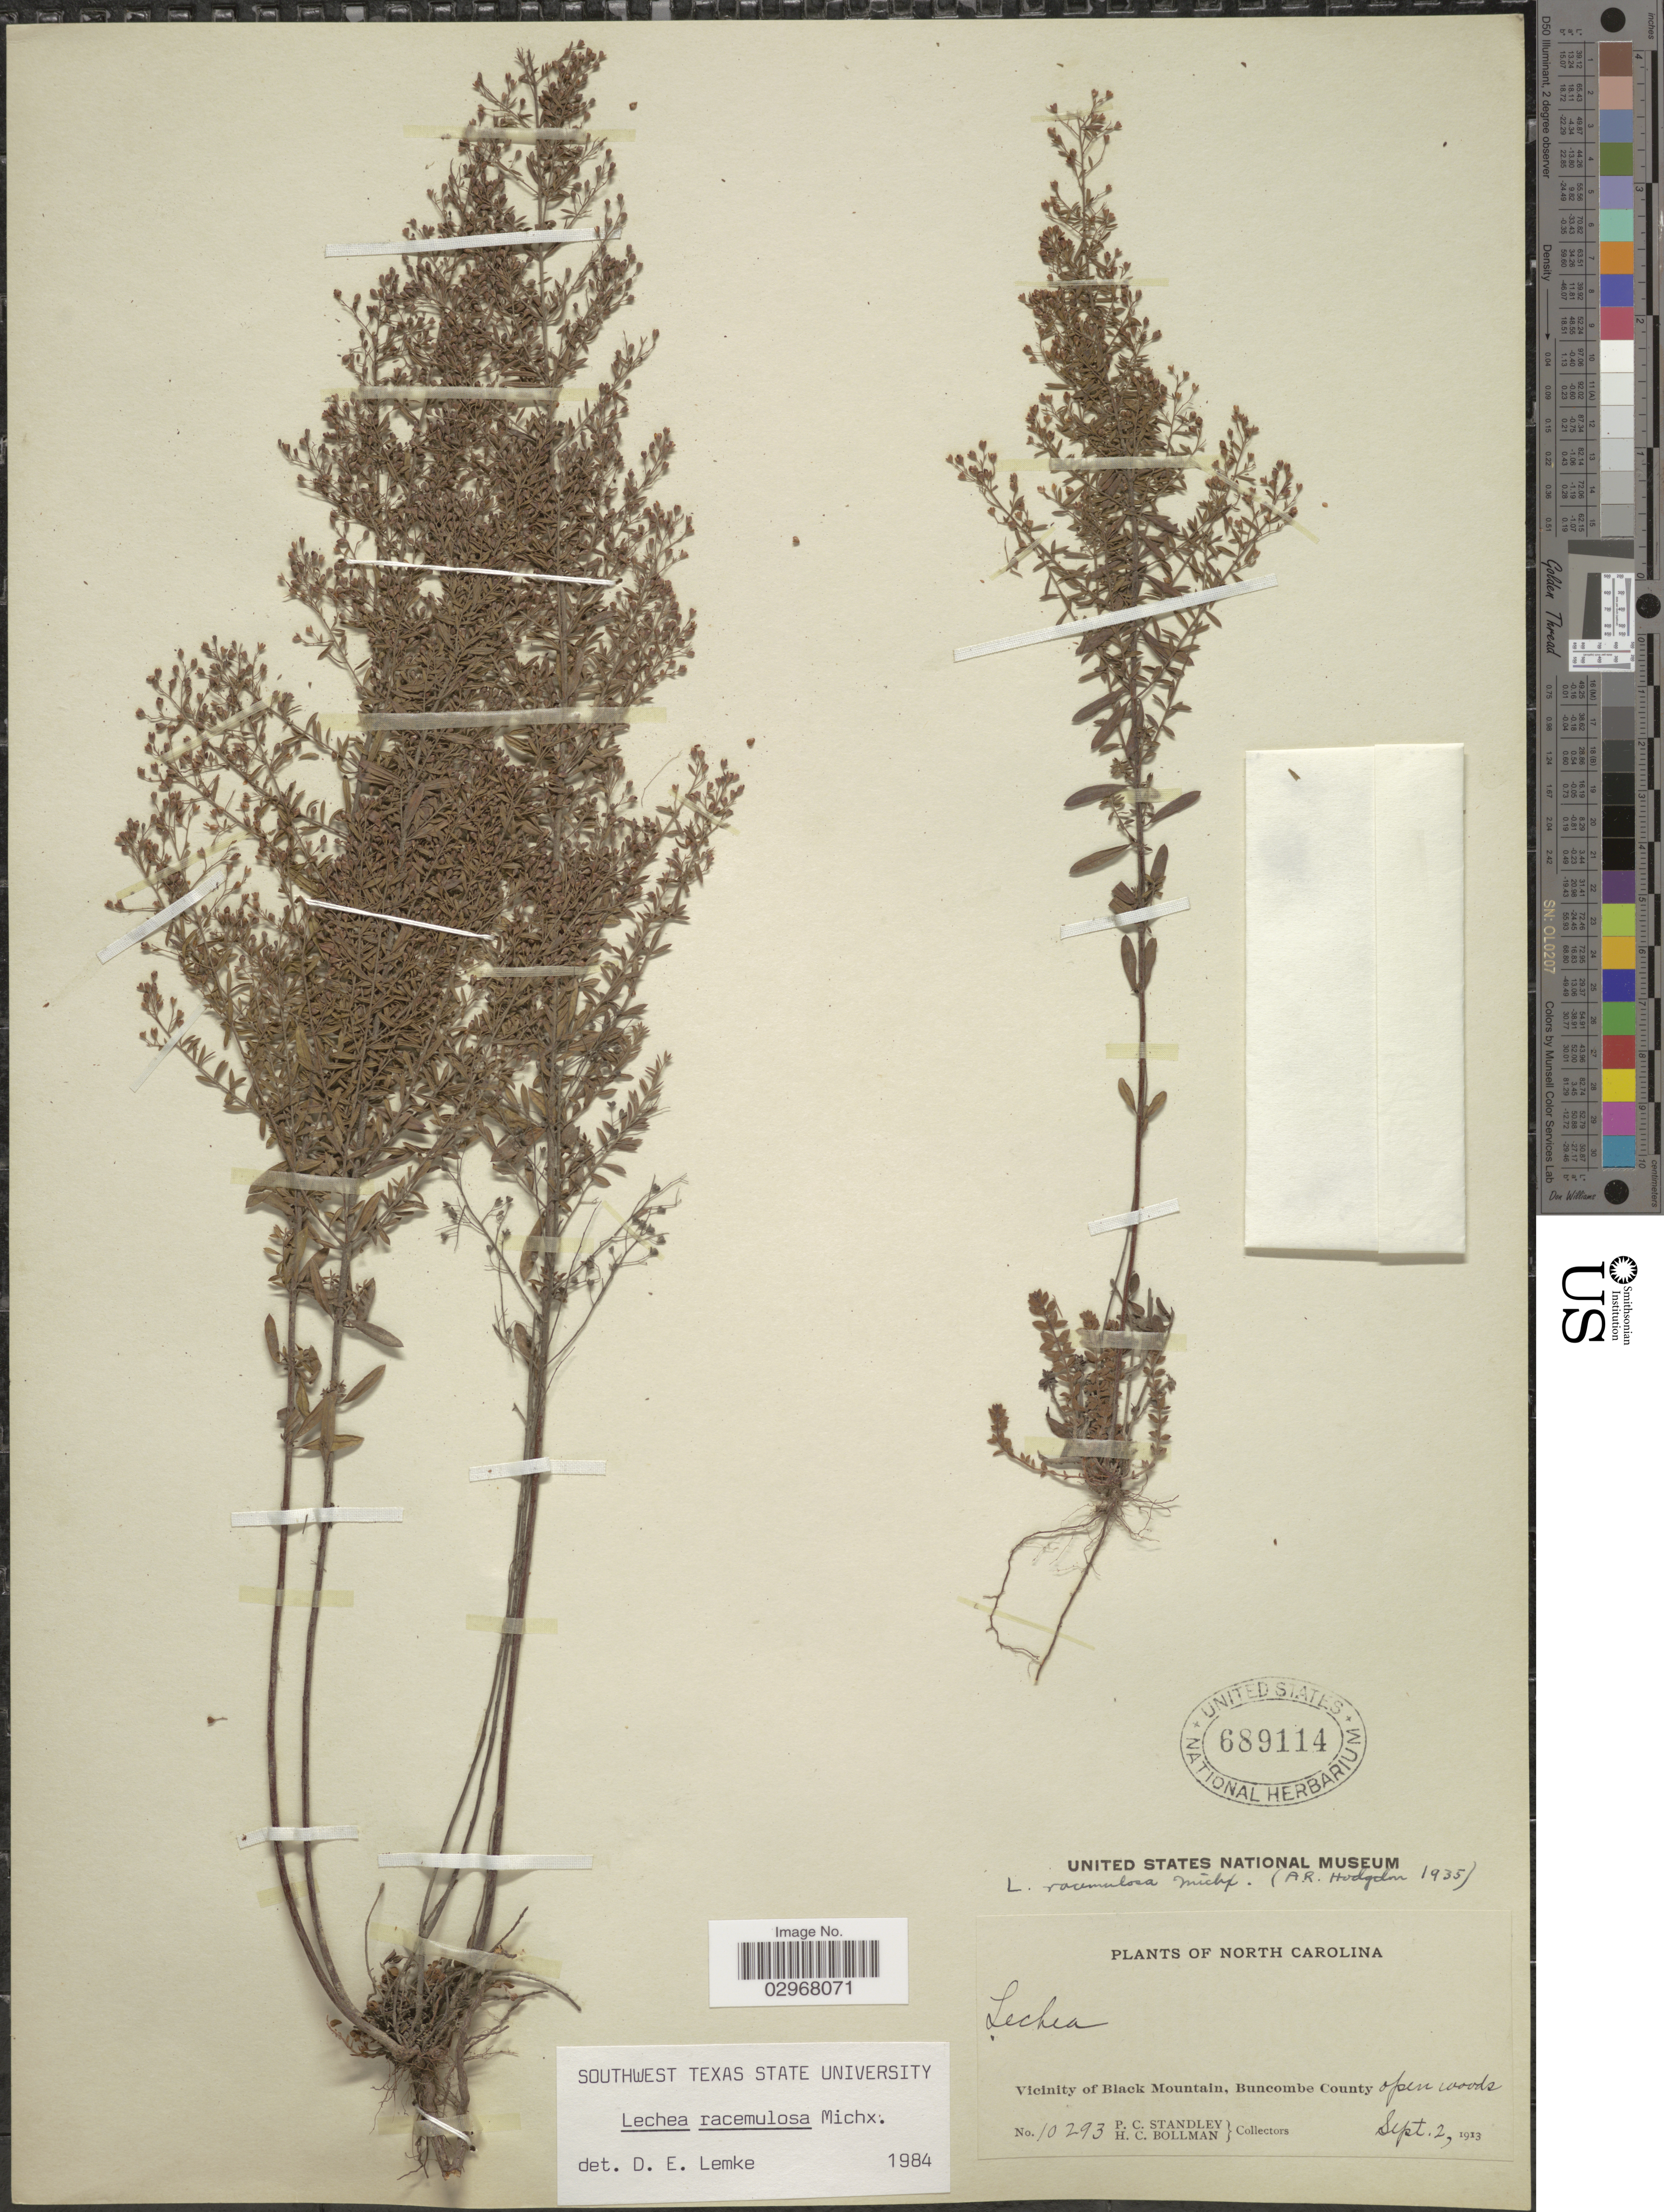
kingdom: Plantae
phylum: Tracheophyta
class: Magnoliopsida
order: Malvales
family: Cistaceae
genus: Lechea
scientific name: Lechea racemulosa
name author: Michx.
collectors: P. C. Standley & H. C. Bollman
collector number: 10293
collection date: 1913-09-02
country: United States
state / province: North Carolina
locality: Vicinity of Black Mountain, Buncombe County.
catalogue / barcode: US 689114